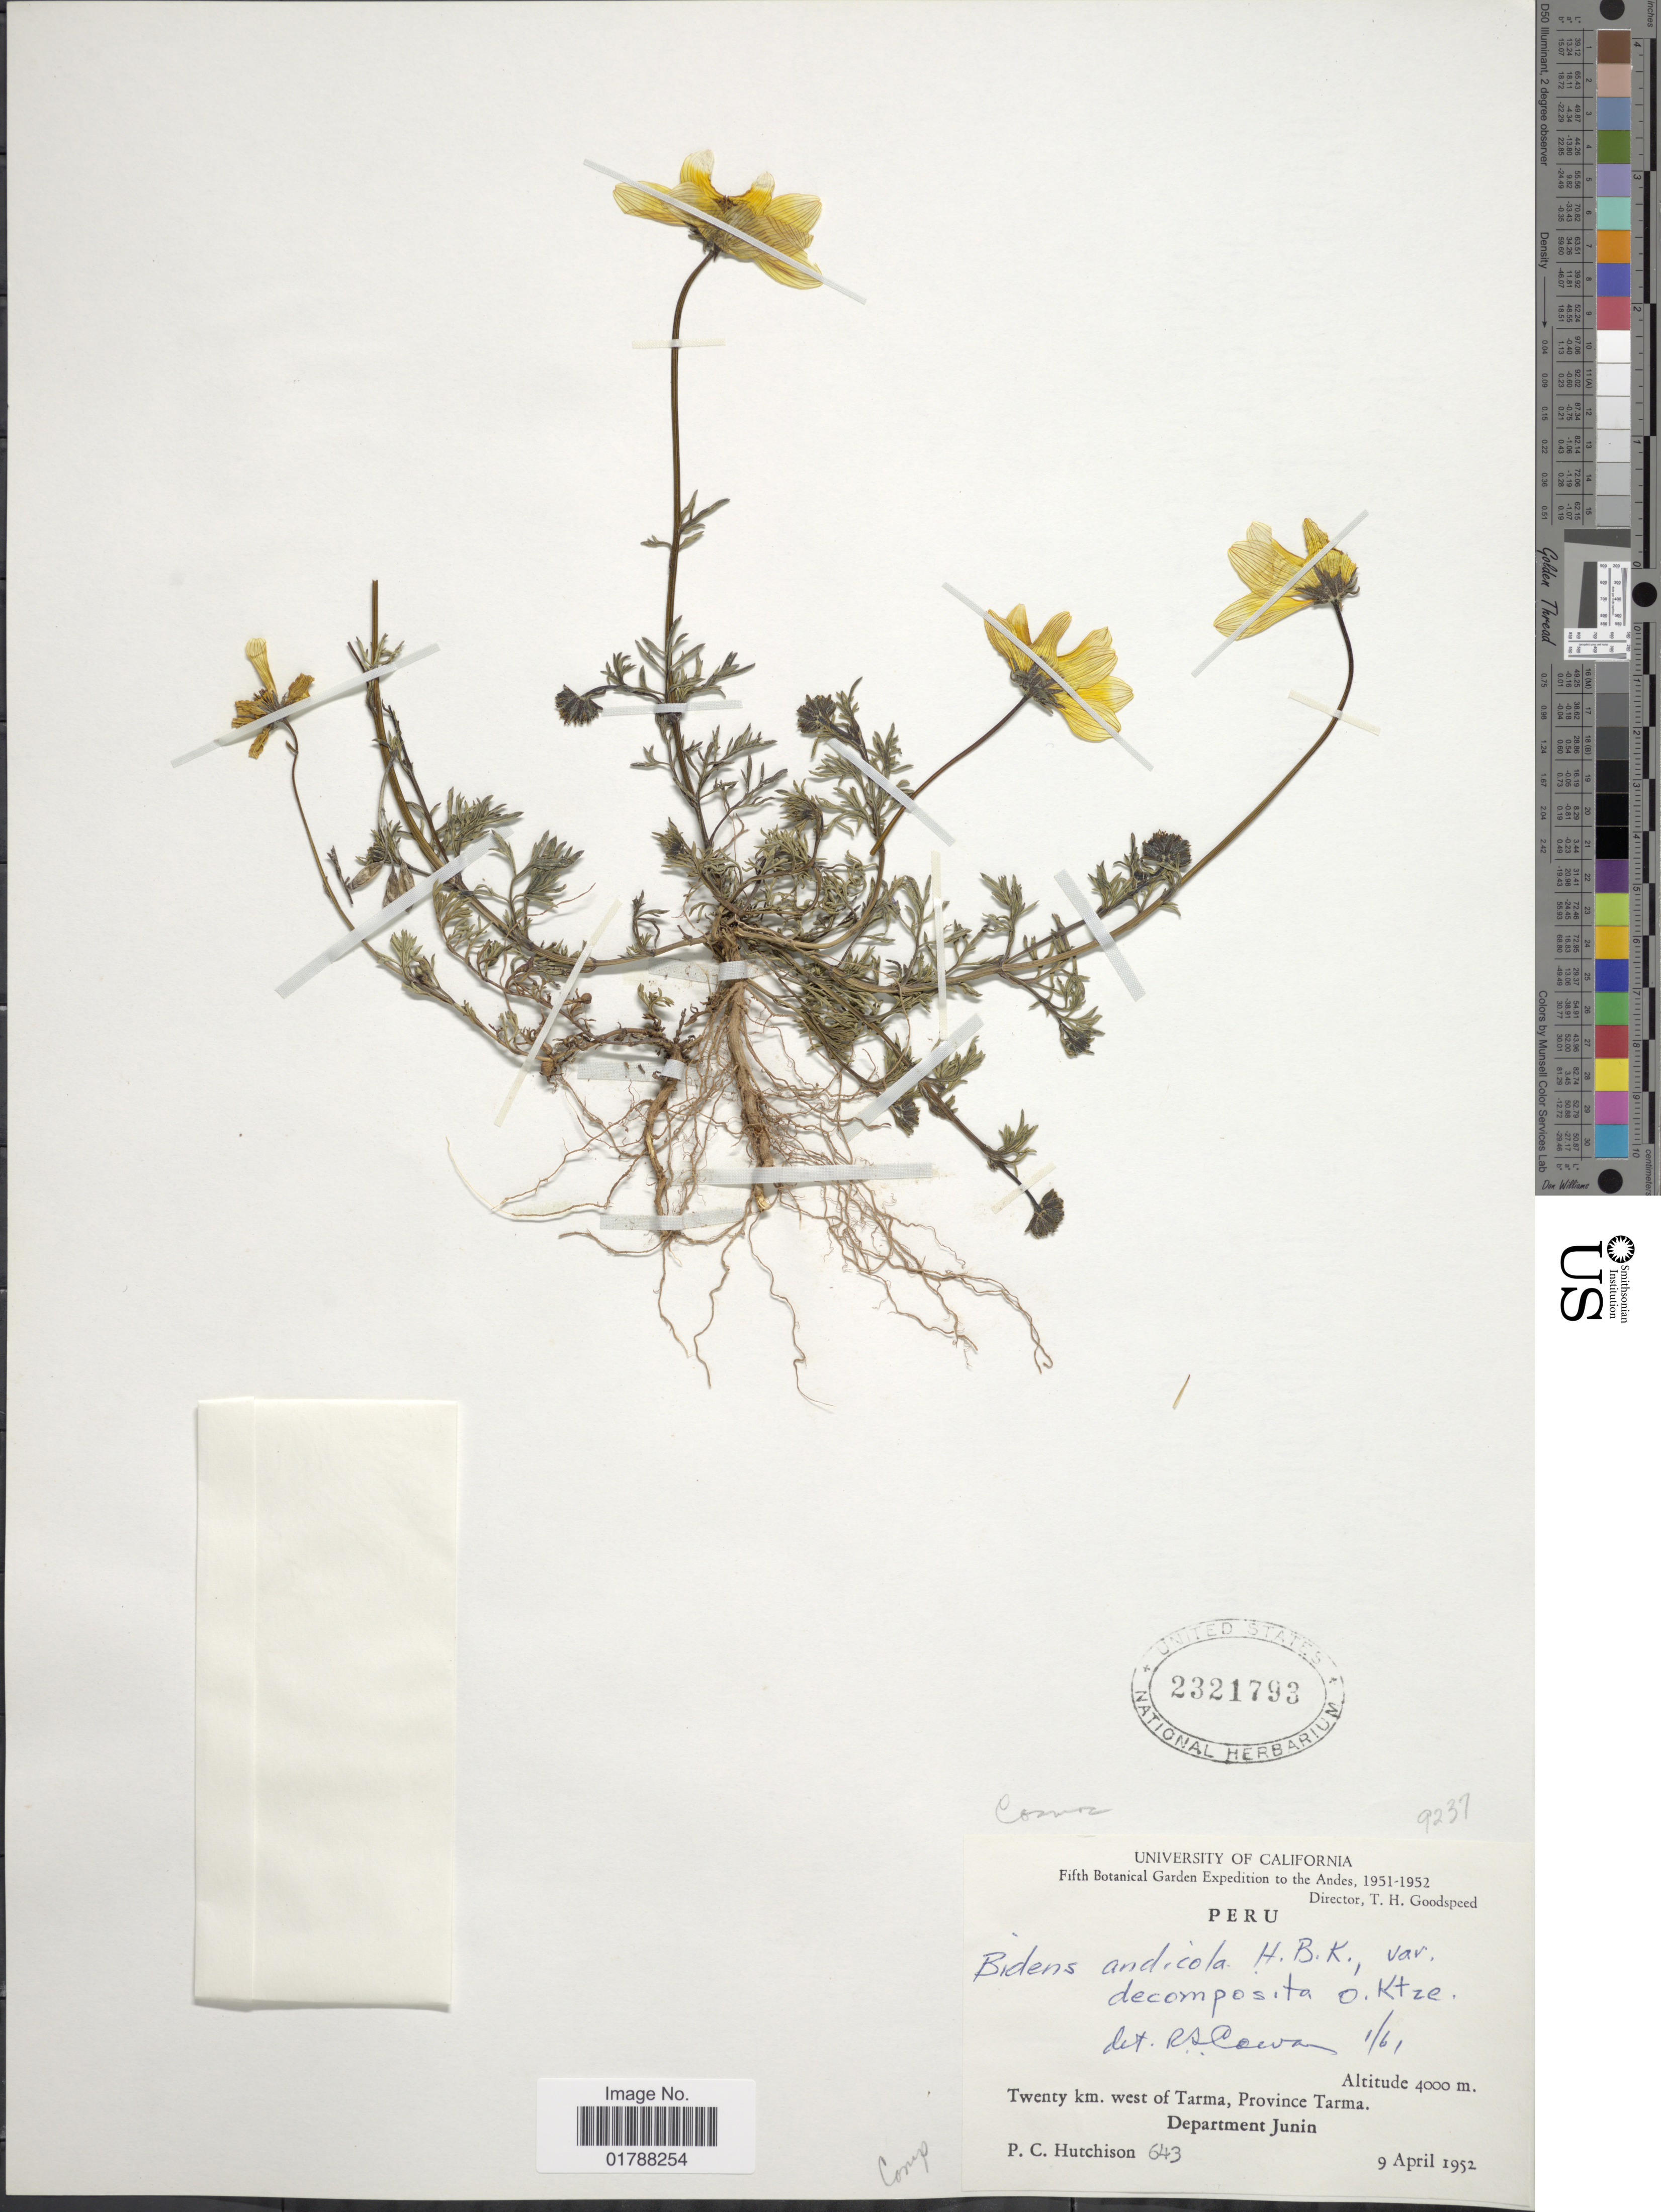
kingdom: Plantae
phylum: Tracheophyta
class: Magnoliopsida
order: Asterales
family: Asteraceae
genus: Bidens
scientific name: Bidens andicola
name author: Kunth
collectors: P. C. Hutchison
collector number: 643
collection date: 1952-04-09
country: Peru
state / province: Junín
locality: Andes. Twenty km. west of Tarma, Province of Tarma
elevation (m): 4000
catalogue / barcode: US 2321793